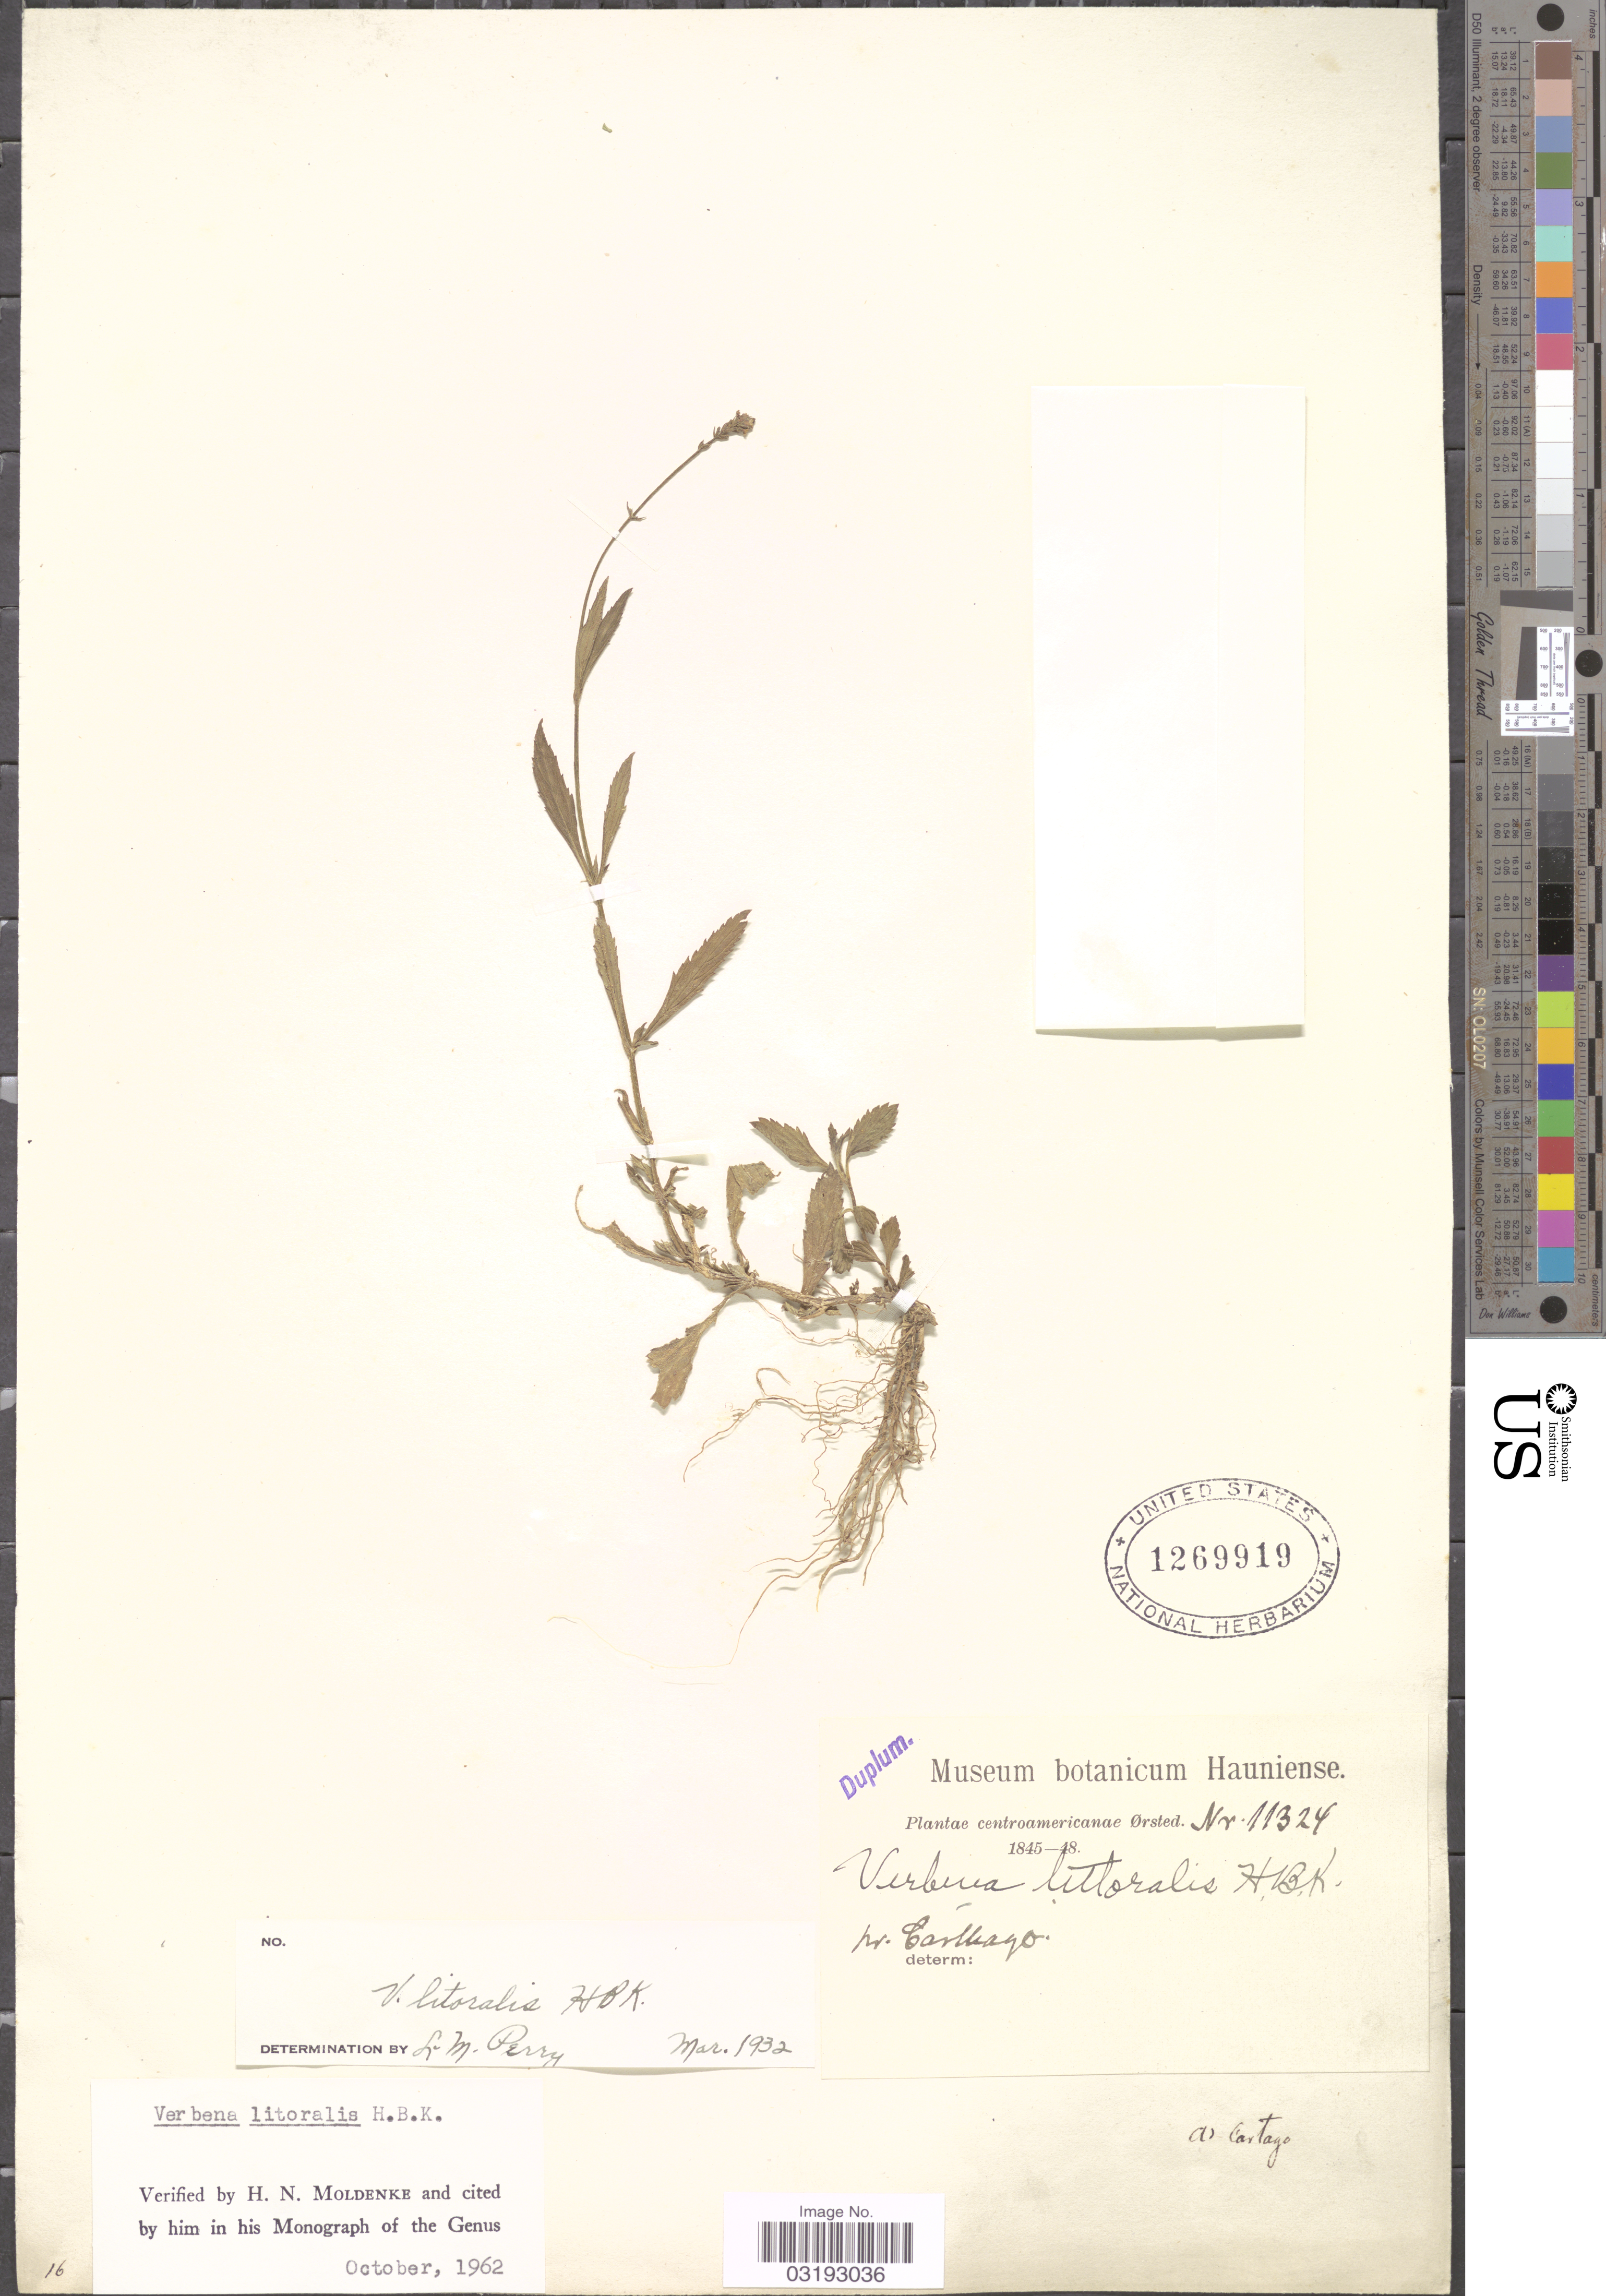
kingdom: Plantae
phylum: Tracheophyta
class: Magnoliopsida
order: Lamiales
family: Verbenaceae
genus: Verbena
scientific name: Verbena litoralis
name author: Kunth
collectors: Ørsted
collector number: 11324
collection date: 1845/1848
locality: Centroamericanæ. Nr. Carthago.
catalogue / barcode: US 1266919